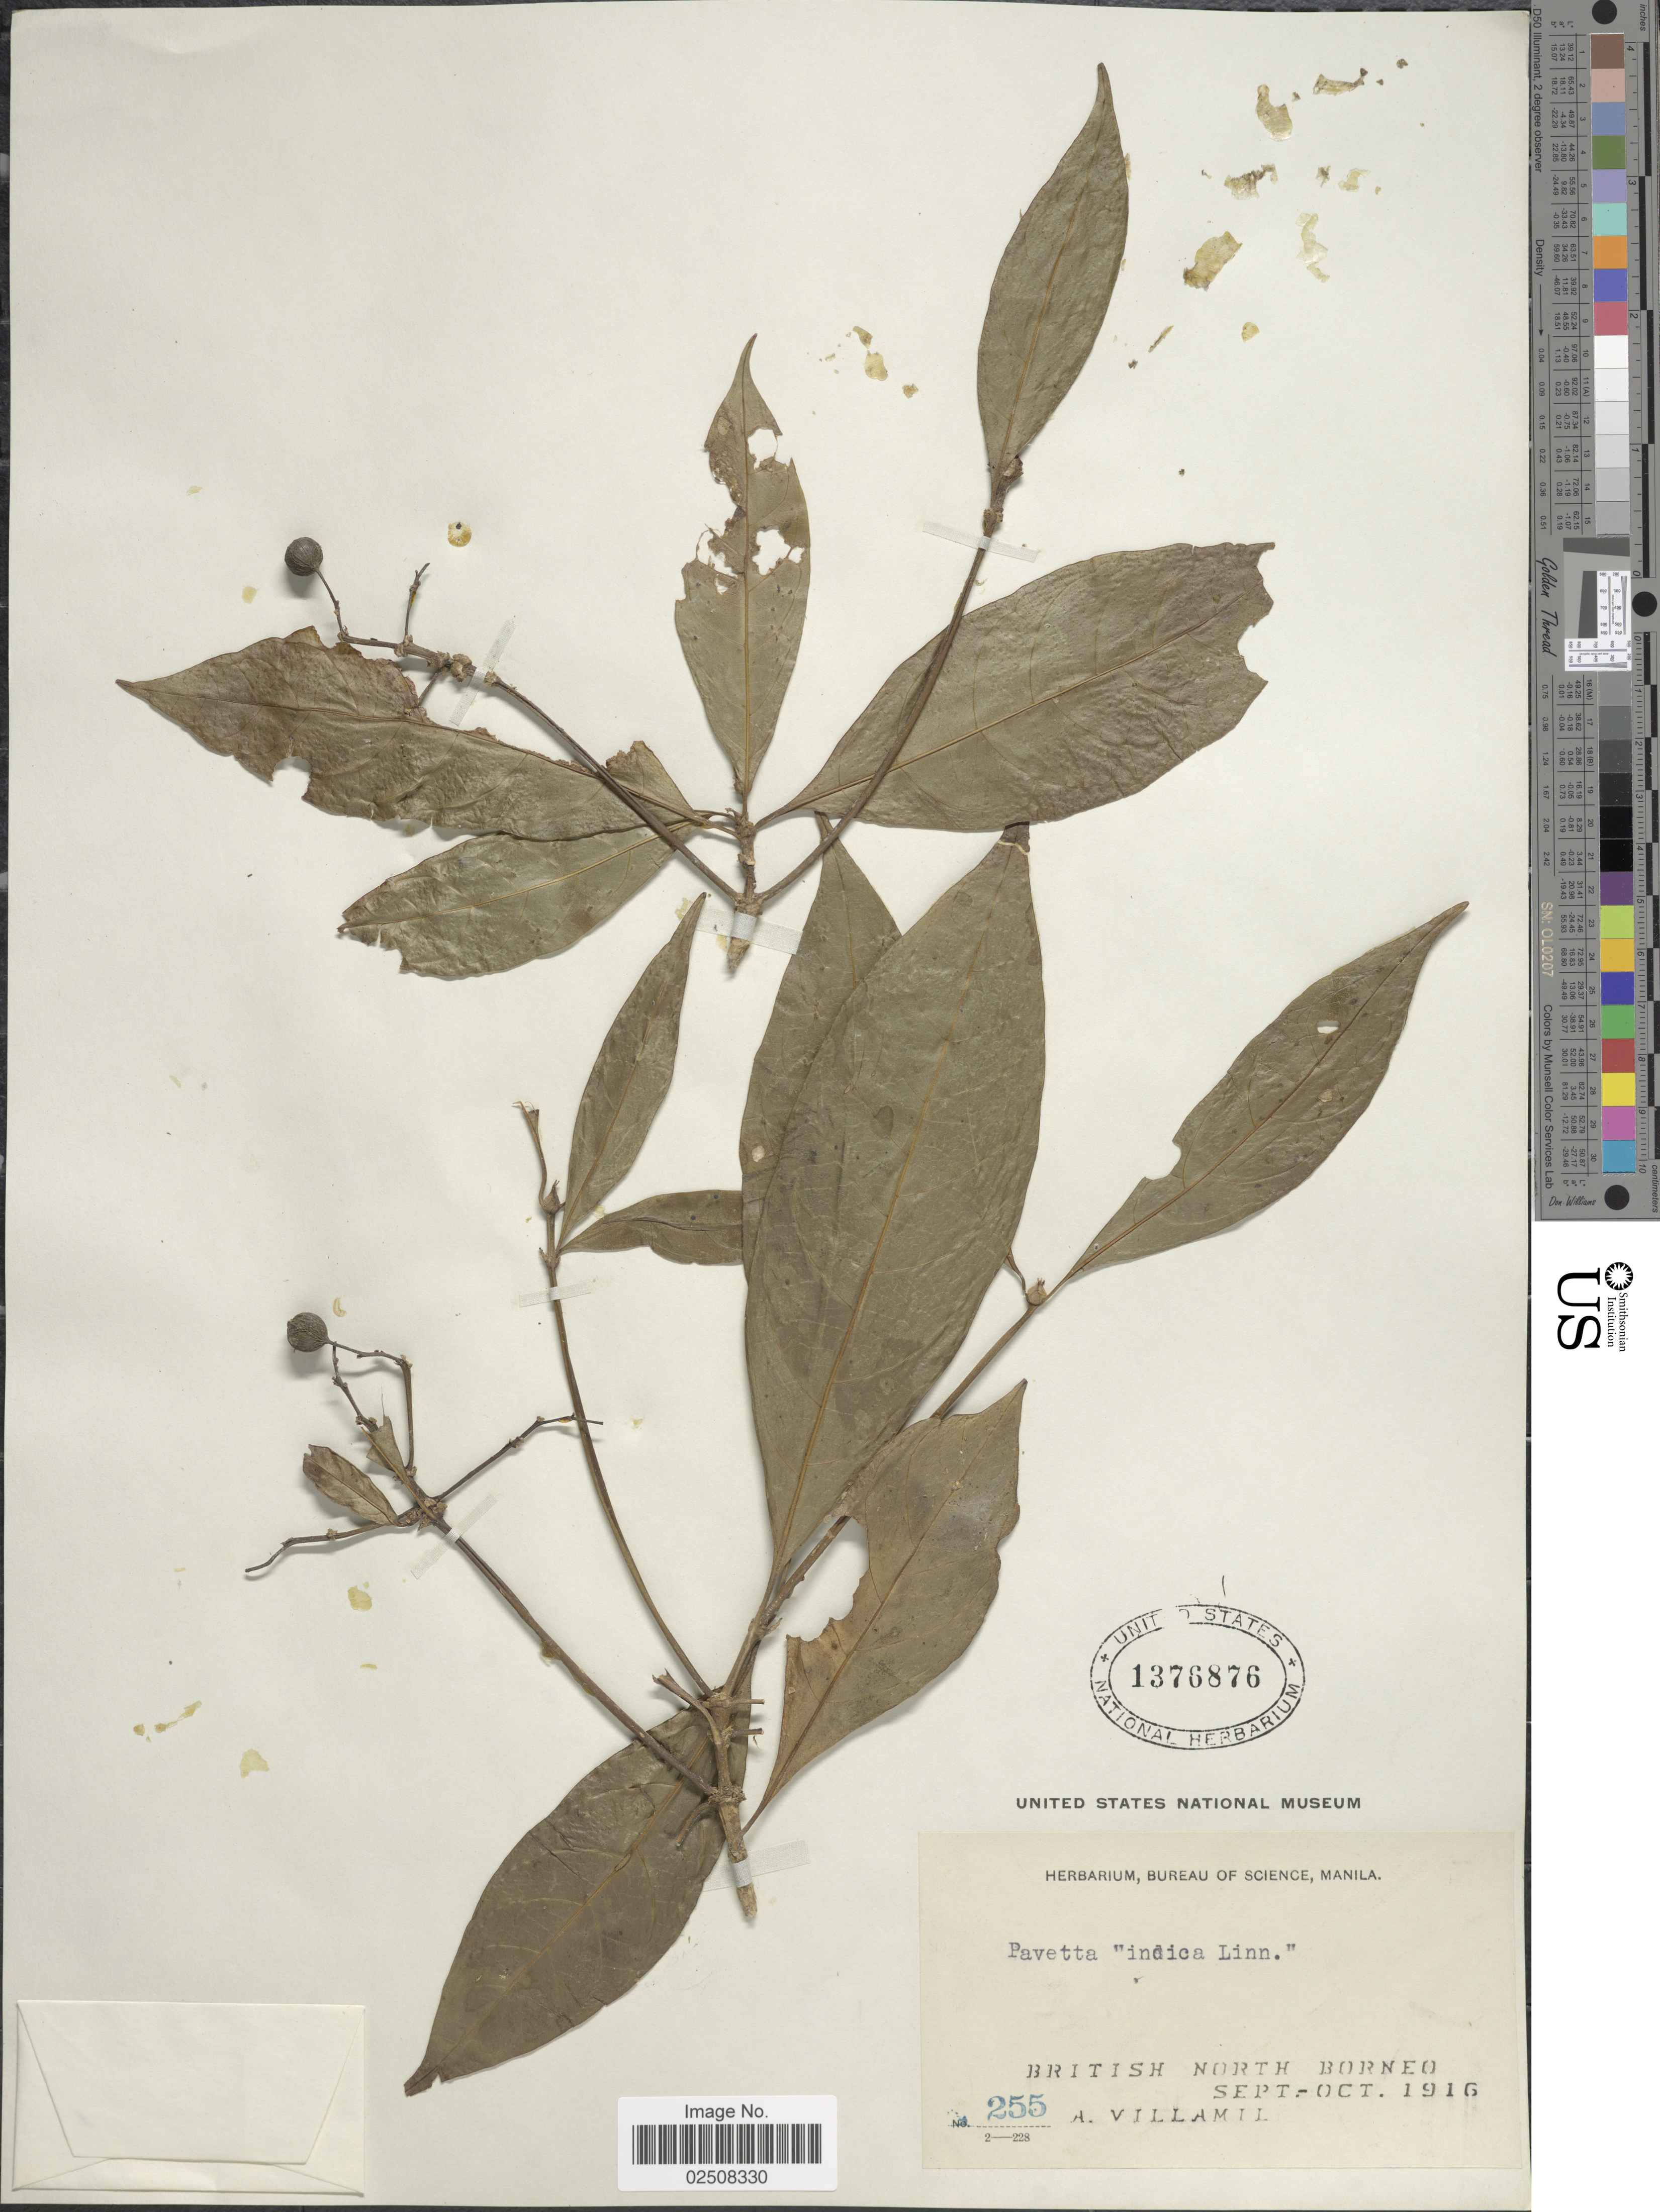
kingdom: Plantae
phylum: Tracheophyta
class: Magnoliopsida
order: Gentianales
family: Rubiaceae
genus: Pavetta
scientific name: Pavetta indica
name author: L.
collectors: A. Villamil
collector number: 255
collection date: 1916-09/1916-10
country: Malaysia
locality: British North Borneo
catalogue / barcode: US 1376876